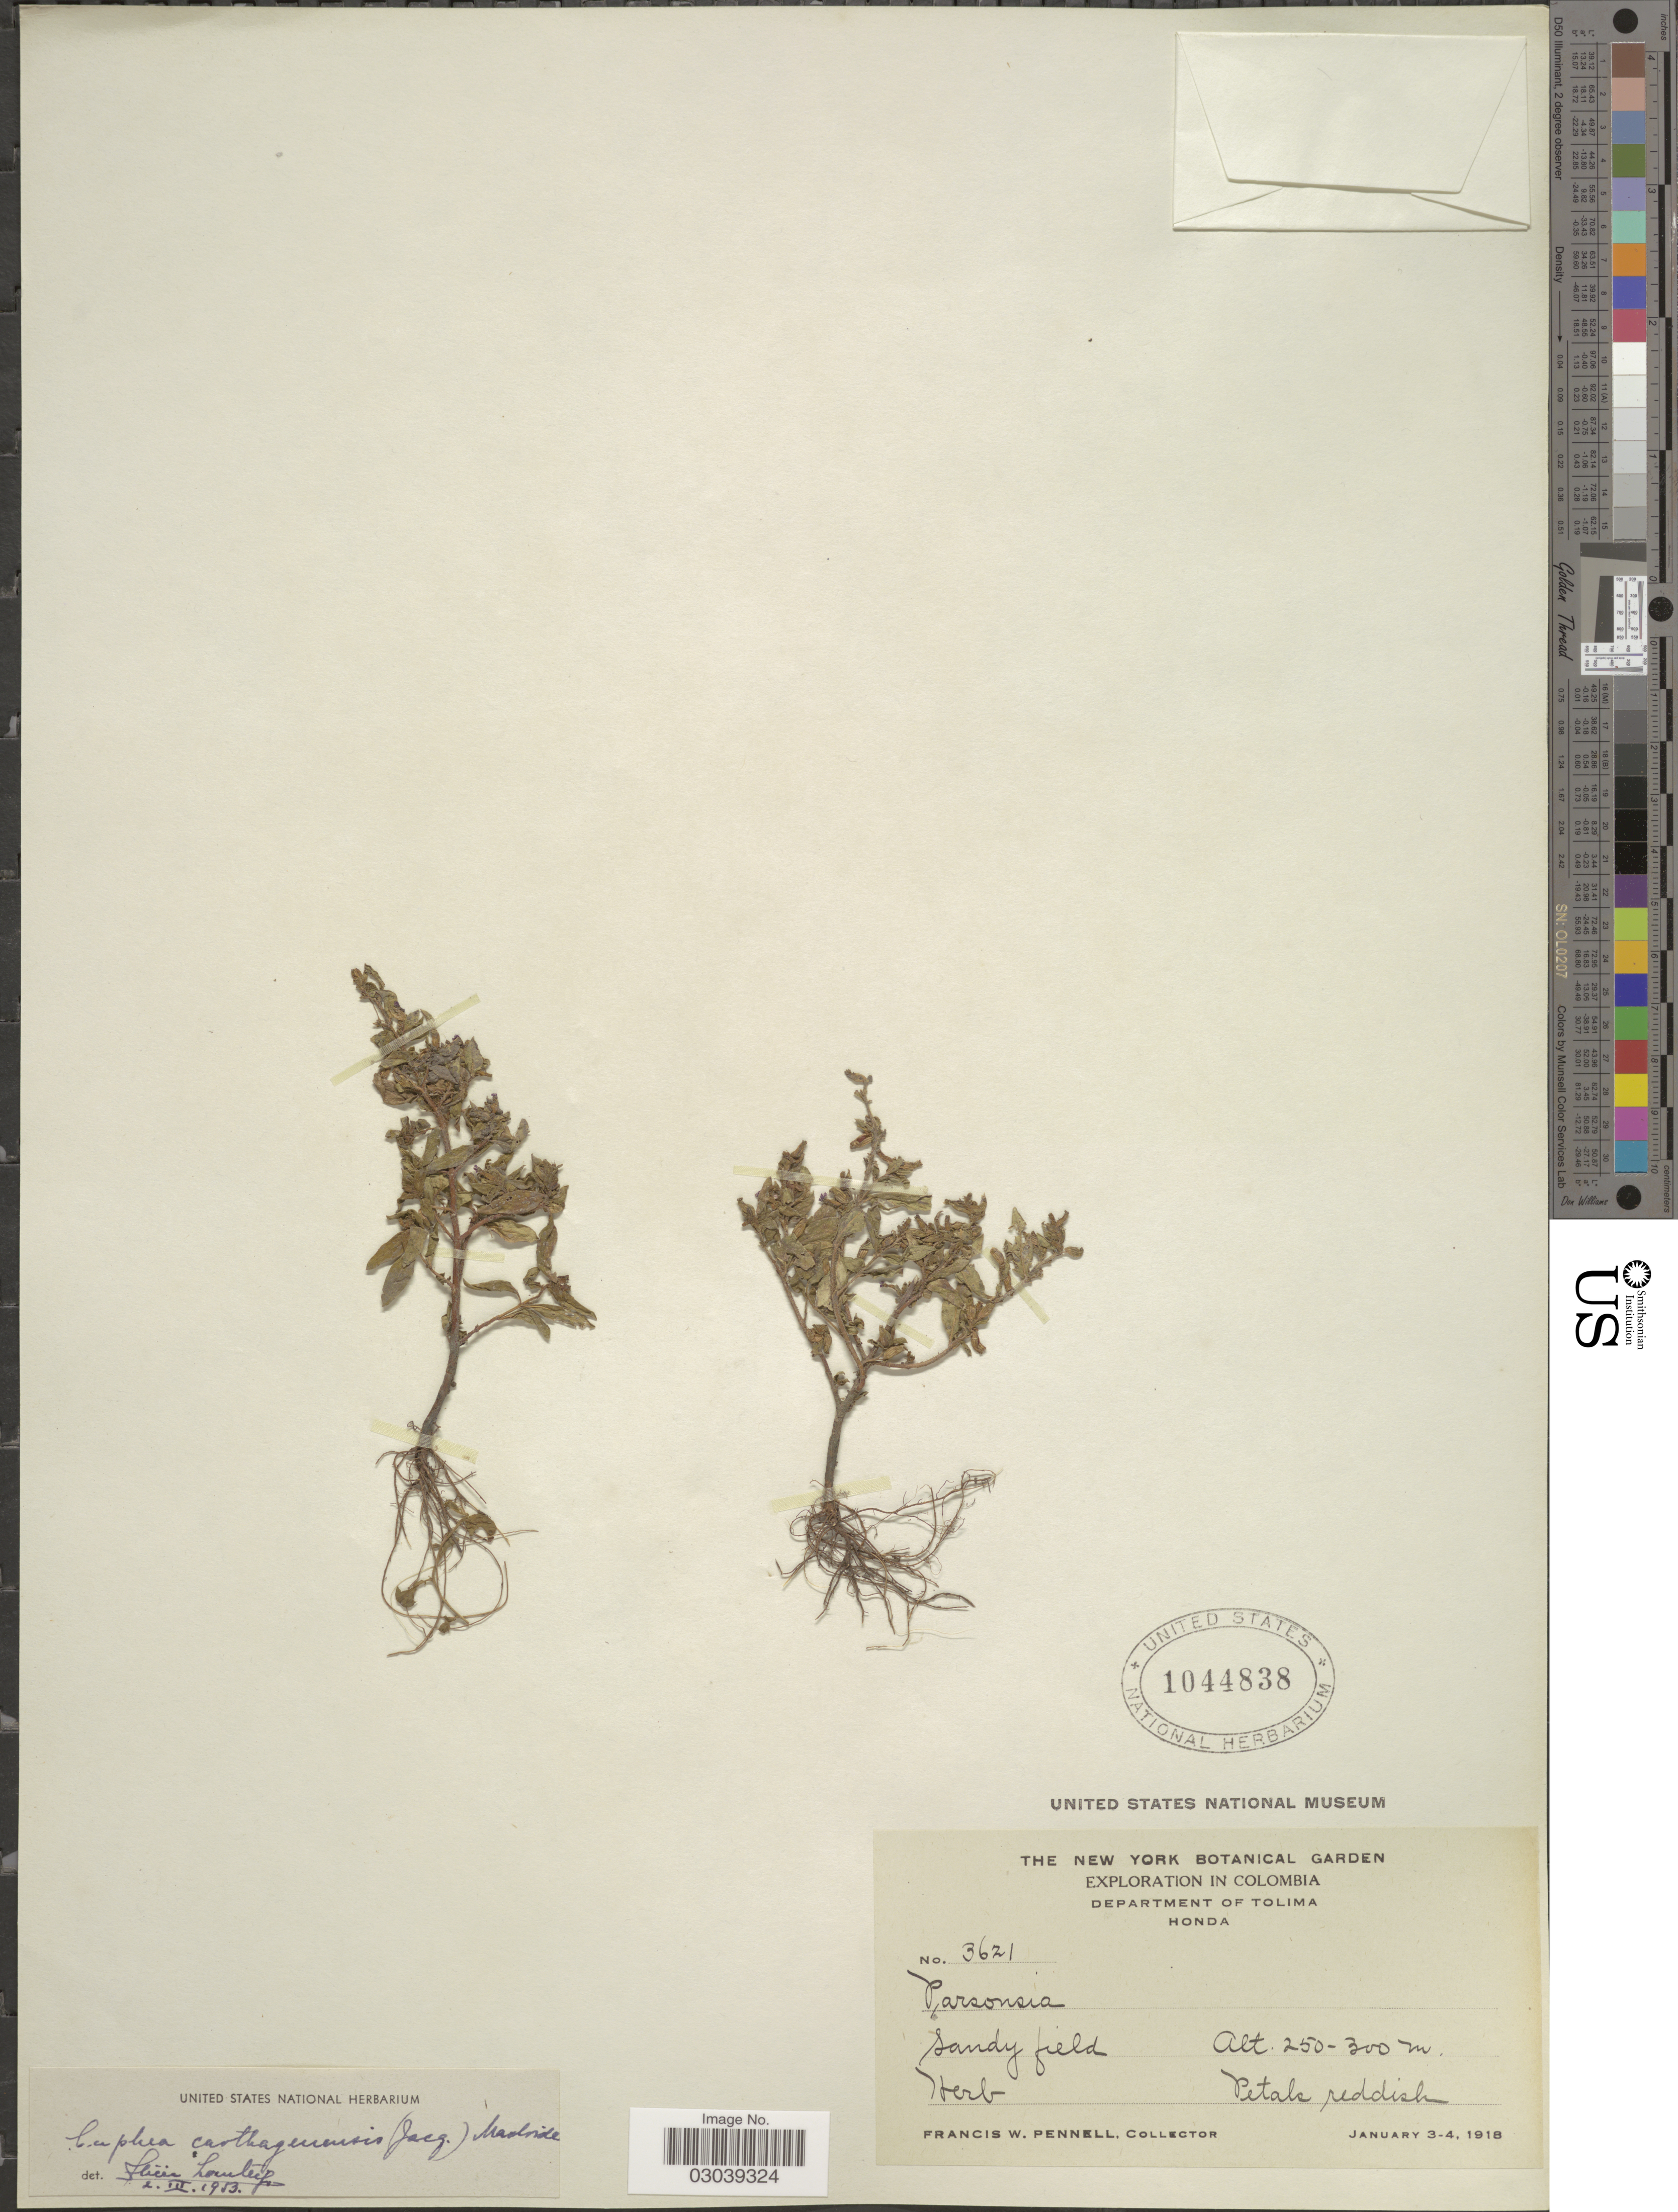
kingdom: Plantae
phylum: Tracheophyta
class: Magnoliopsida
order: Myrtales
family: Lythraceae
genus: Cuphea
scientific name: Cuphea carthagenensis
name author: (Jacq.) J.F. Macbr.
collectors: F. W. Pennell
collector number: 3621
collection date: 1918-01-03/1918-01-04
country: Colombia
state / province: Tolima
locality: Department of Tolima. Honda.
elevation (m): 250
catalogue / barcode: US 1044838